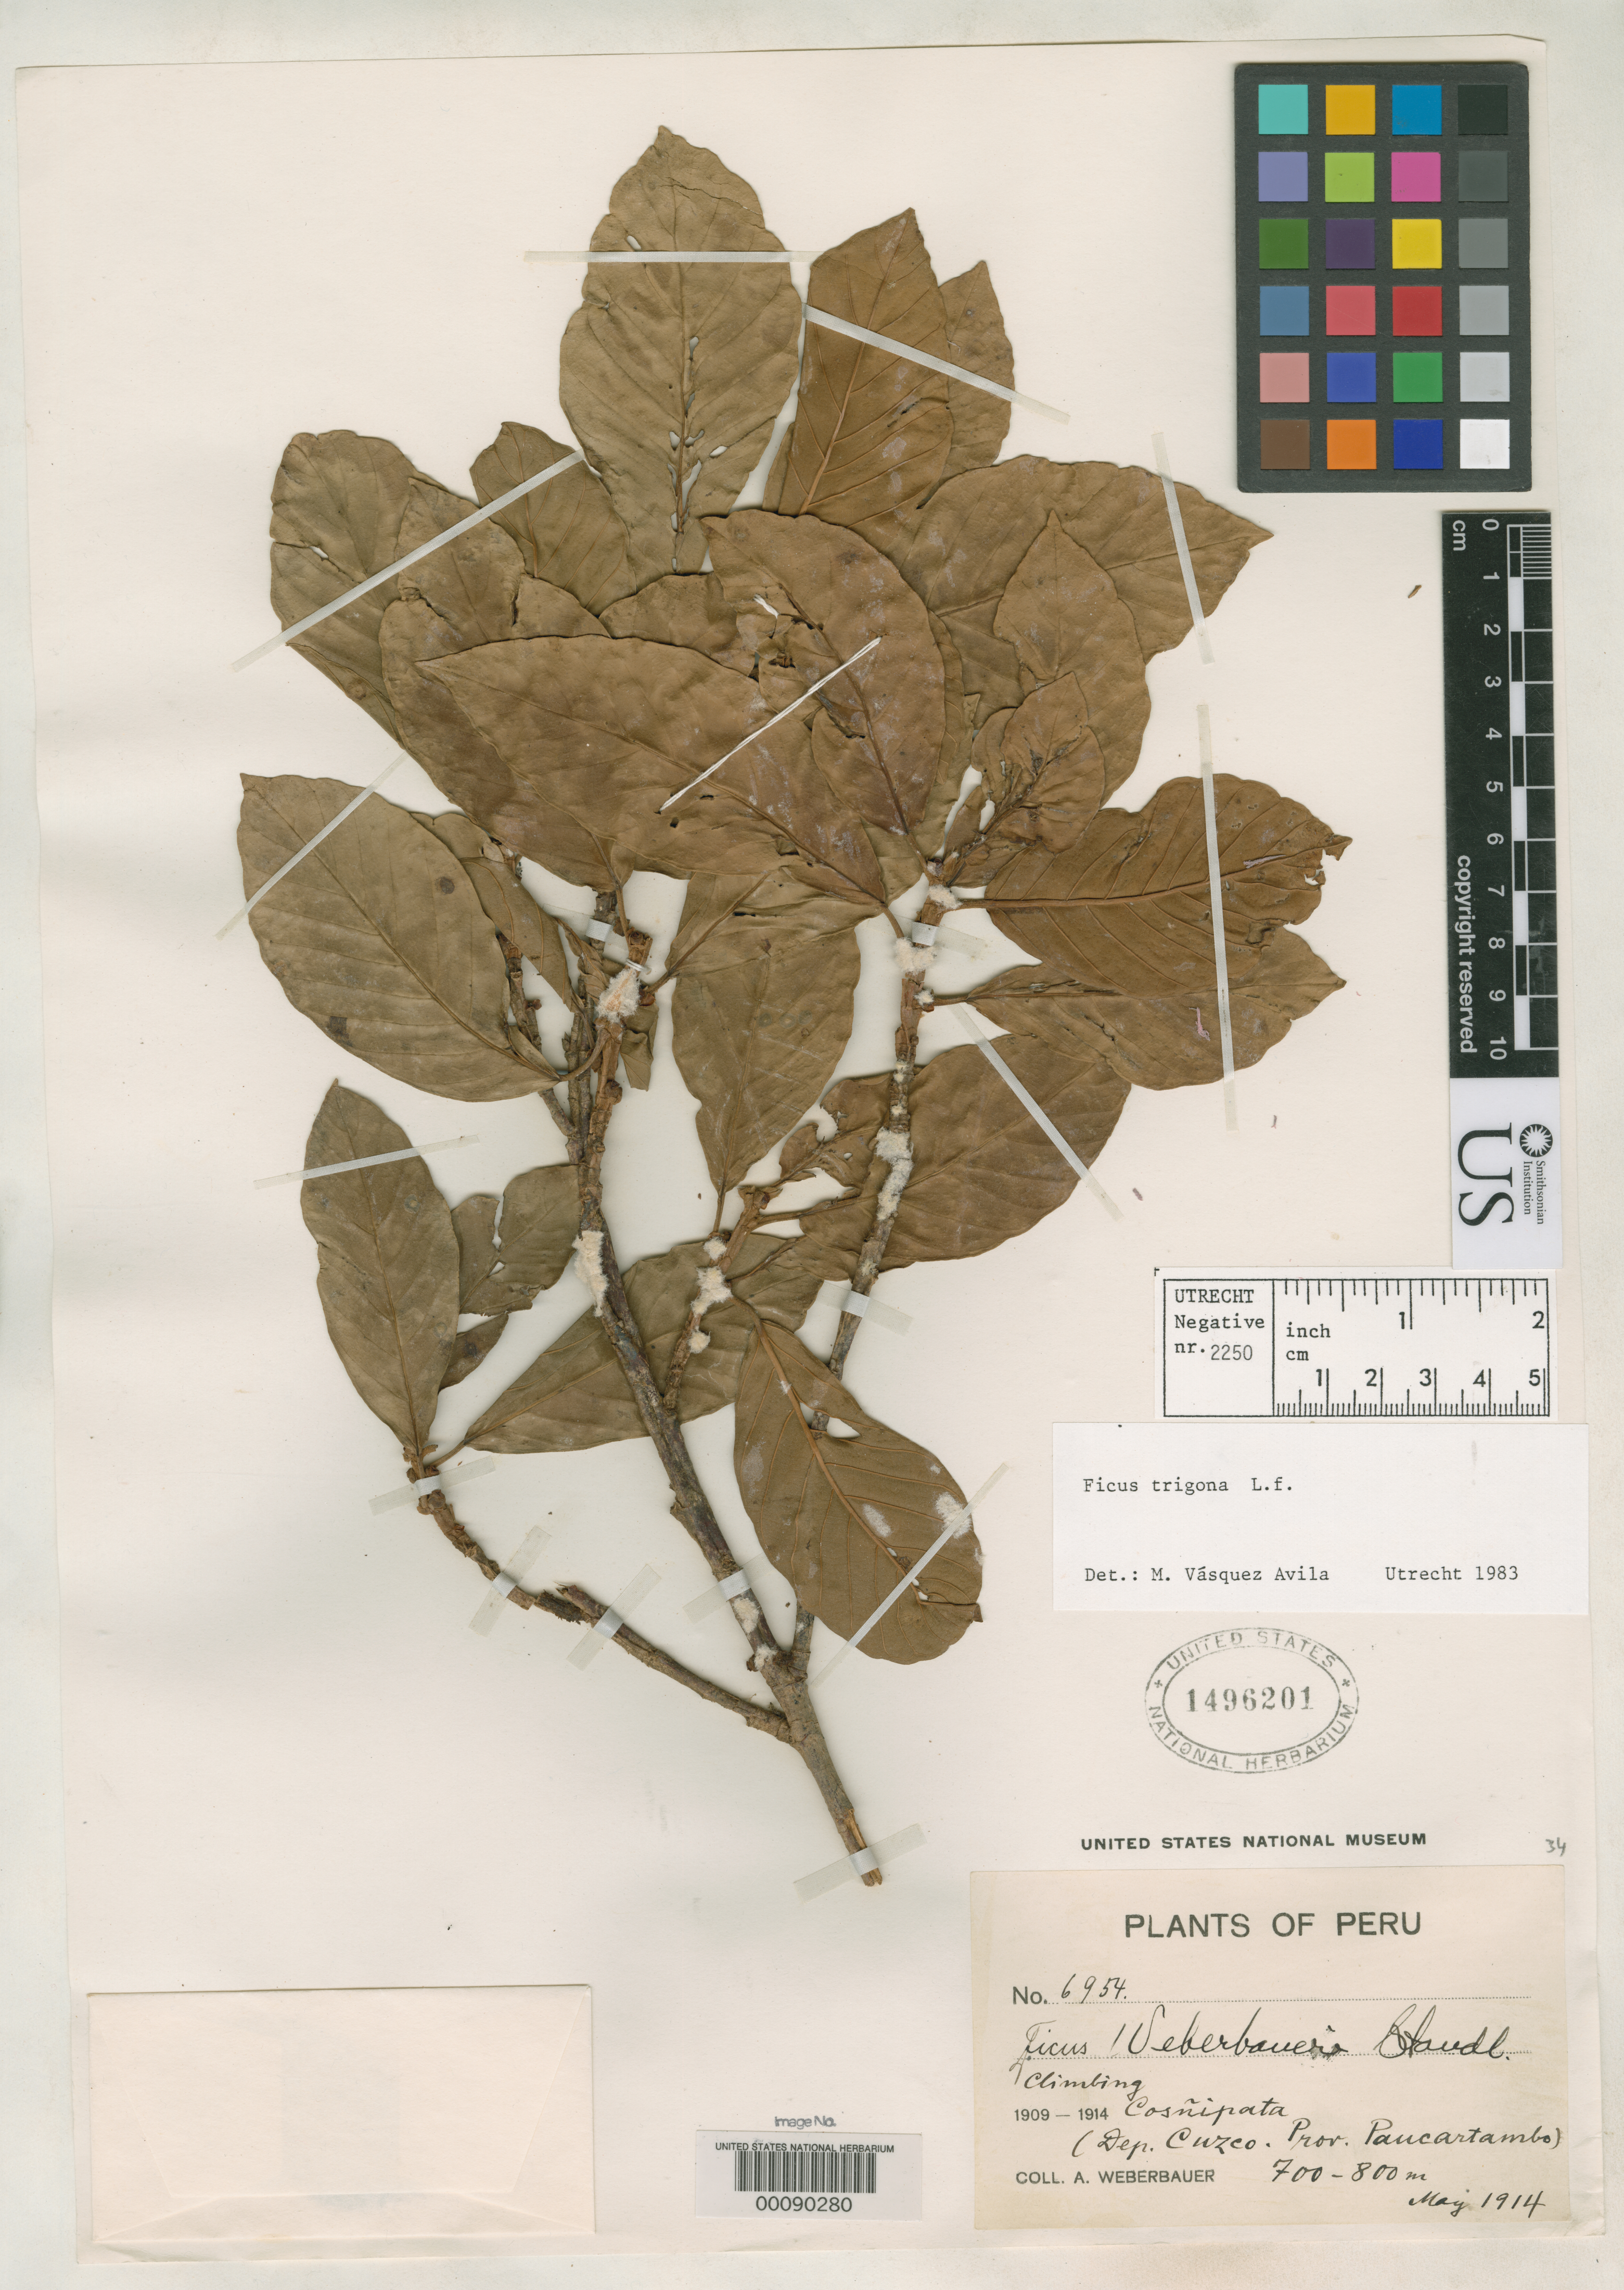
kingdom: Plantae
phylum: Tracheophyta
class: Magnoliopsida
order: Rosales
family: Moraceae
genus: Ficus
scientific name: Ficus weberbaueri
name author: Standl. in J.F. Macbr.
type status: Isotype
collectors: A. Weberbauer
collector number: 6954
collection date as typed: May 1914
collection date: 1914-05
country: Peru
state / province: Cusco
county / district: Paucartambo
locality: Cosñipata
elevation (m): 700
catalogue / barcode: US 1496201